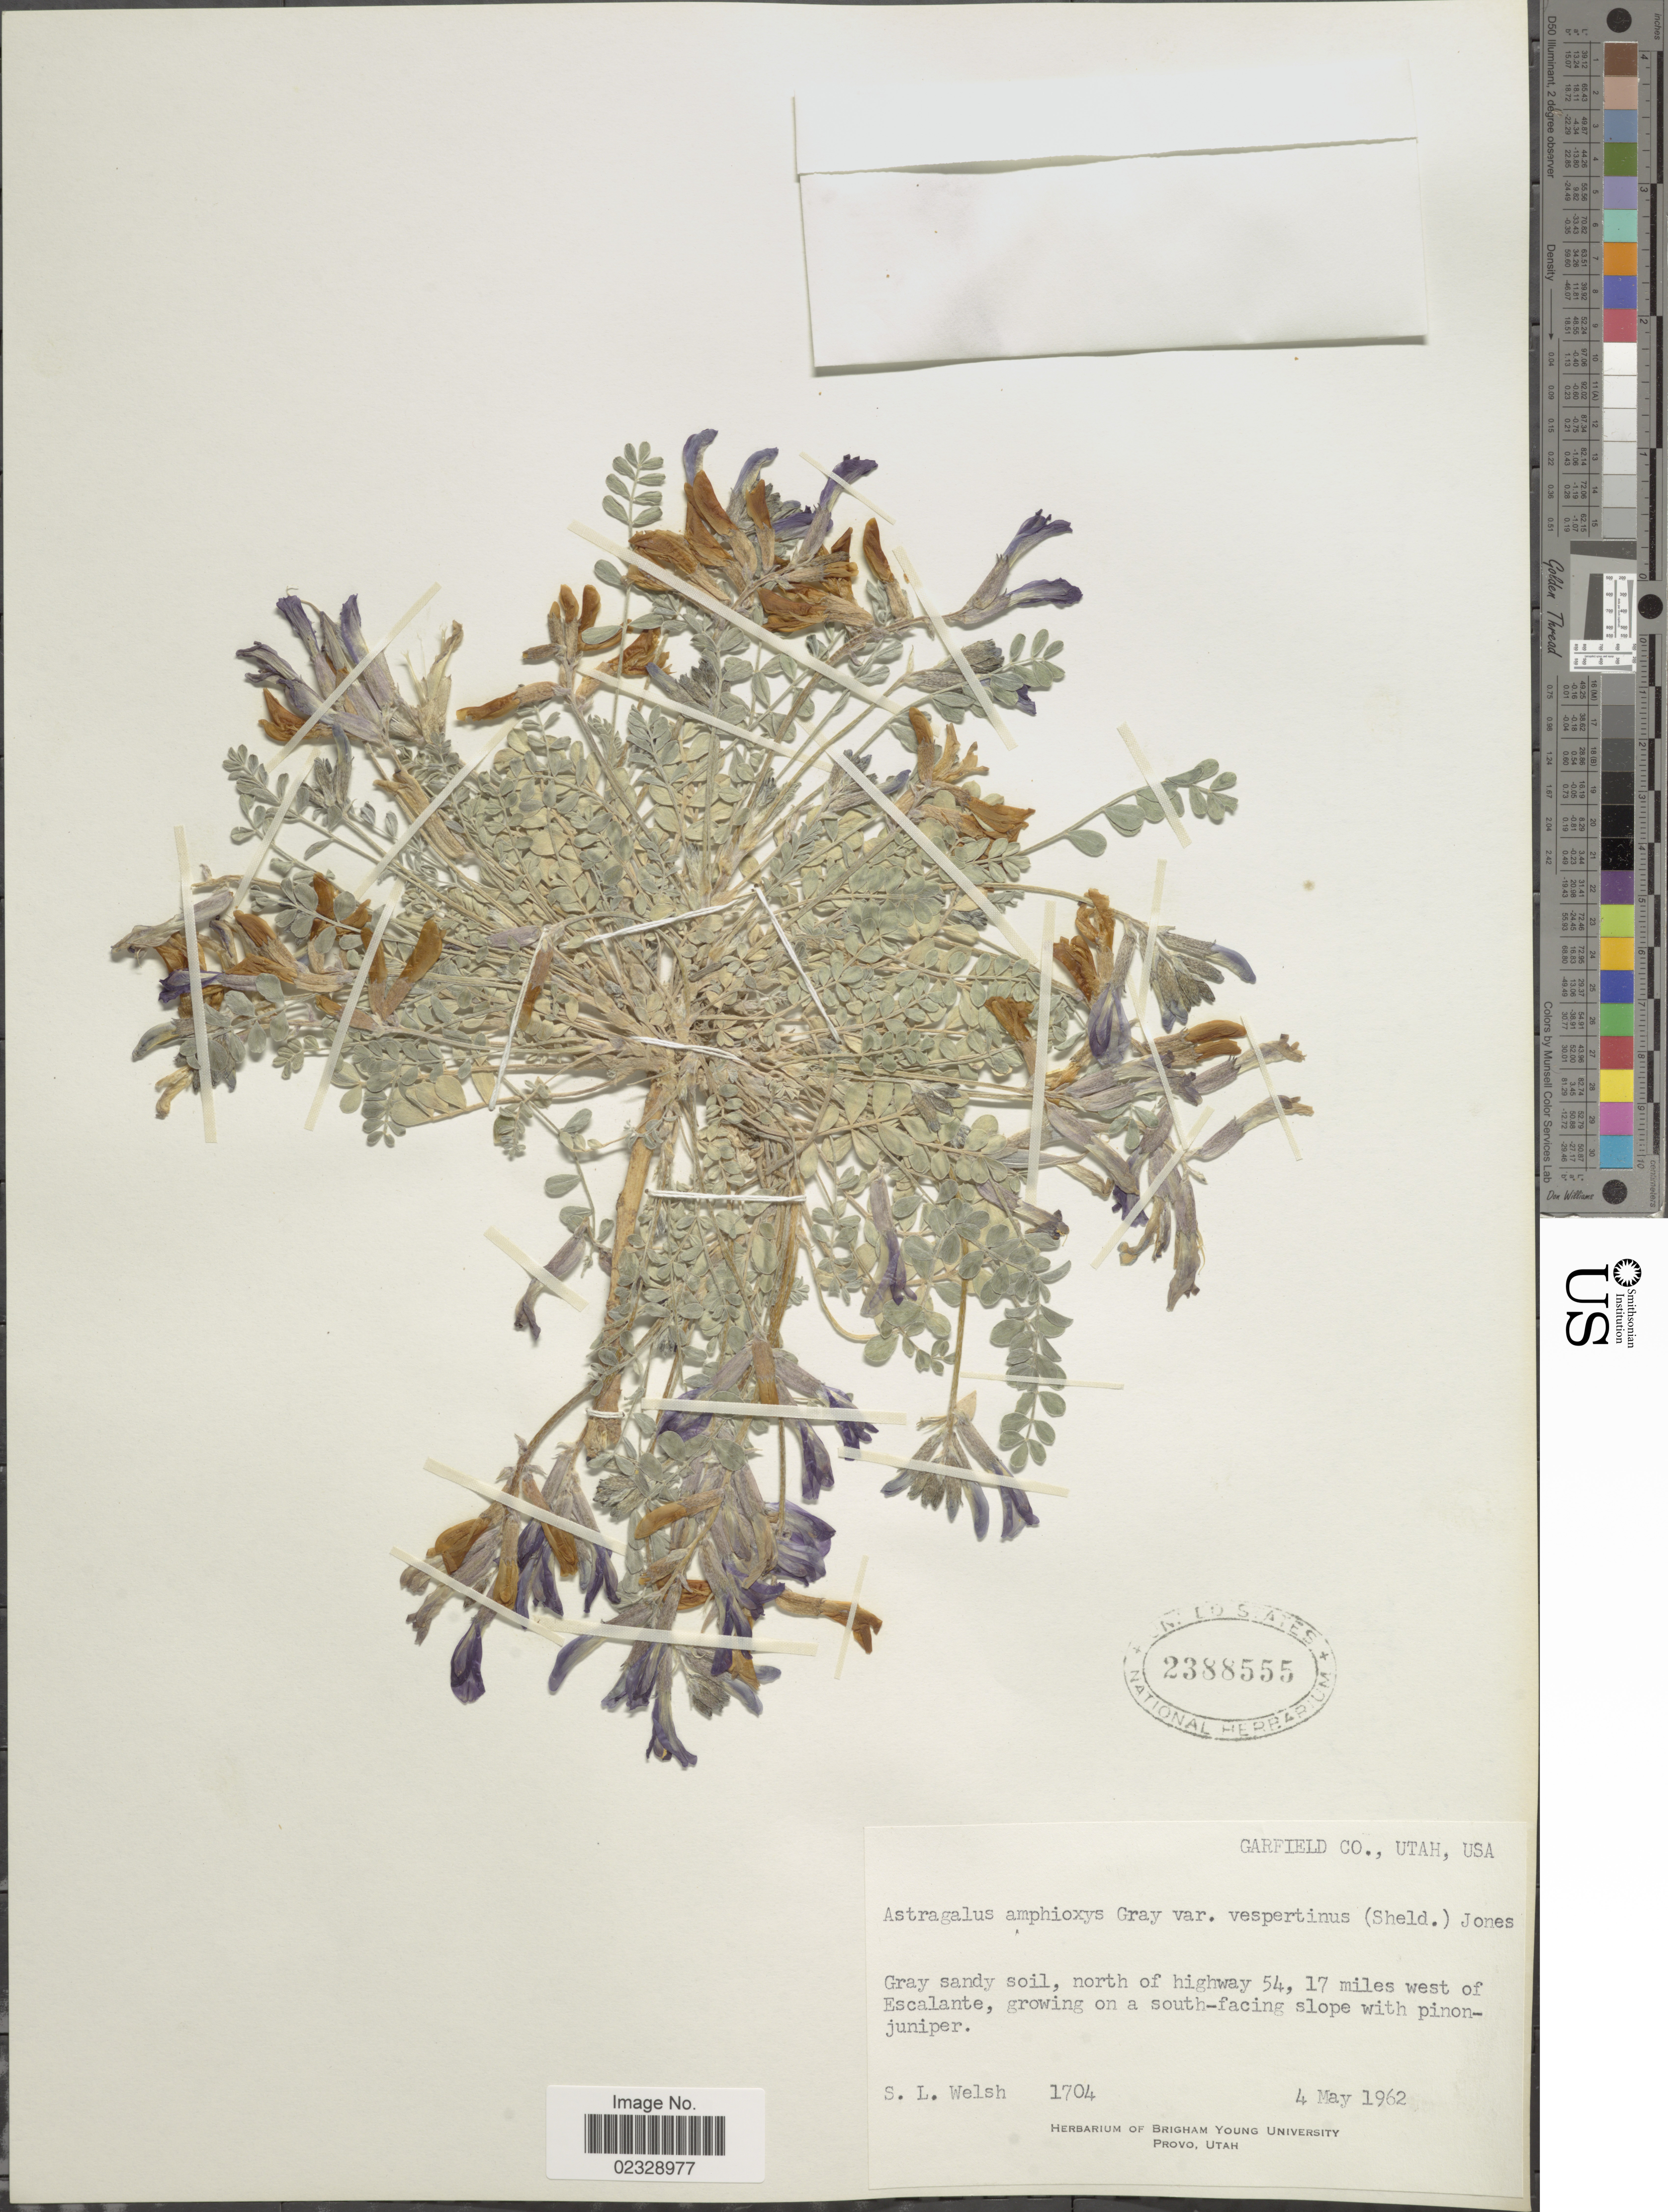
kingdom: Plantae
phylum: Tracheophyta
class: Magnoliopsida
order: Fabales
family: Fabaceae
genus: Astragalus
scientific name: Astragalus vespertinus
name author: E. Sheld.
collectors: S. Welsh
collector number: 1704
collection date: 1962-05-04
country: United States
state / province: Utah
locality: Garfield Co, Gray sandy soil, north of highway 54, 17 miles west of Escalante, growing on a south-facing slope with pinon-juniper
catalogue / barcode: US 2388555